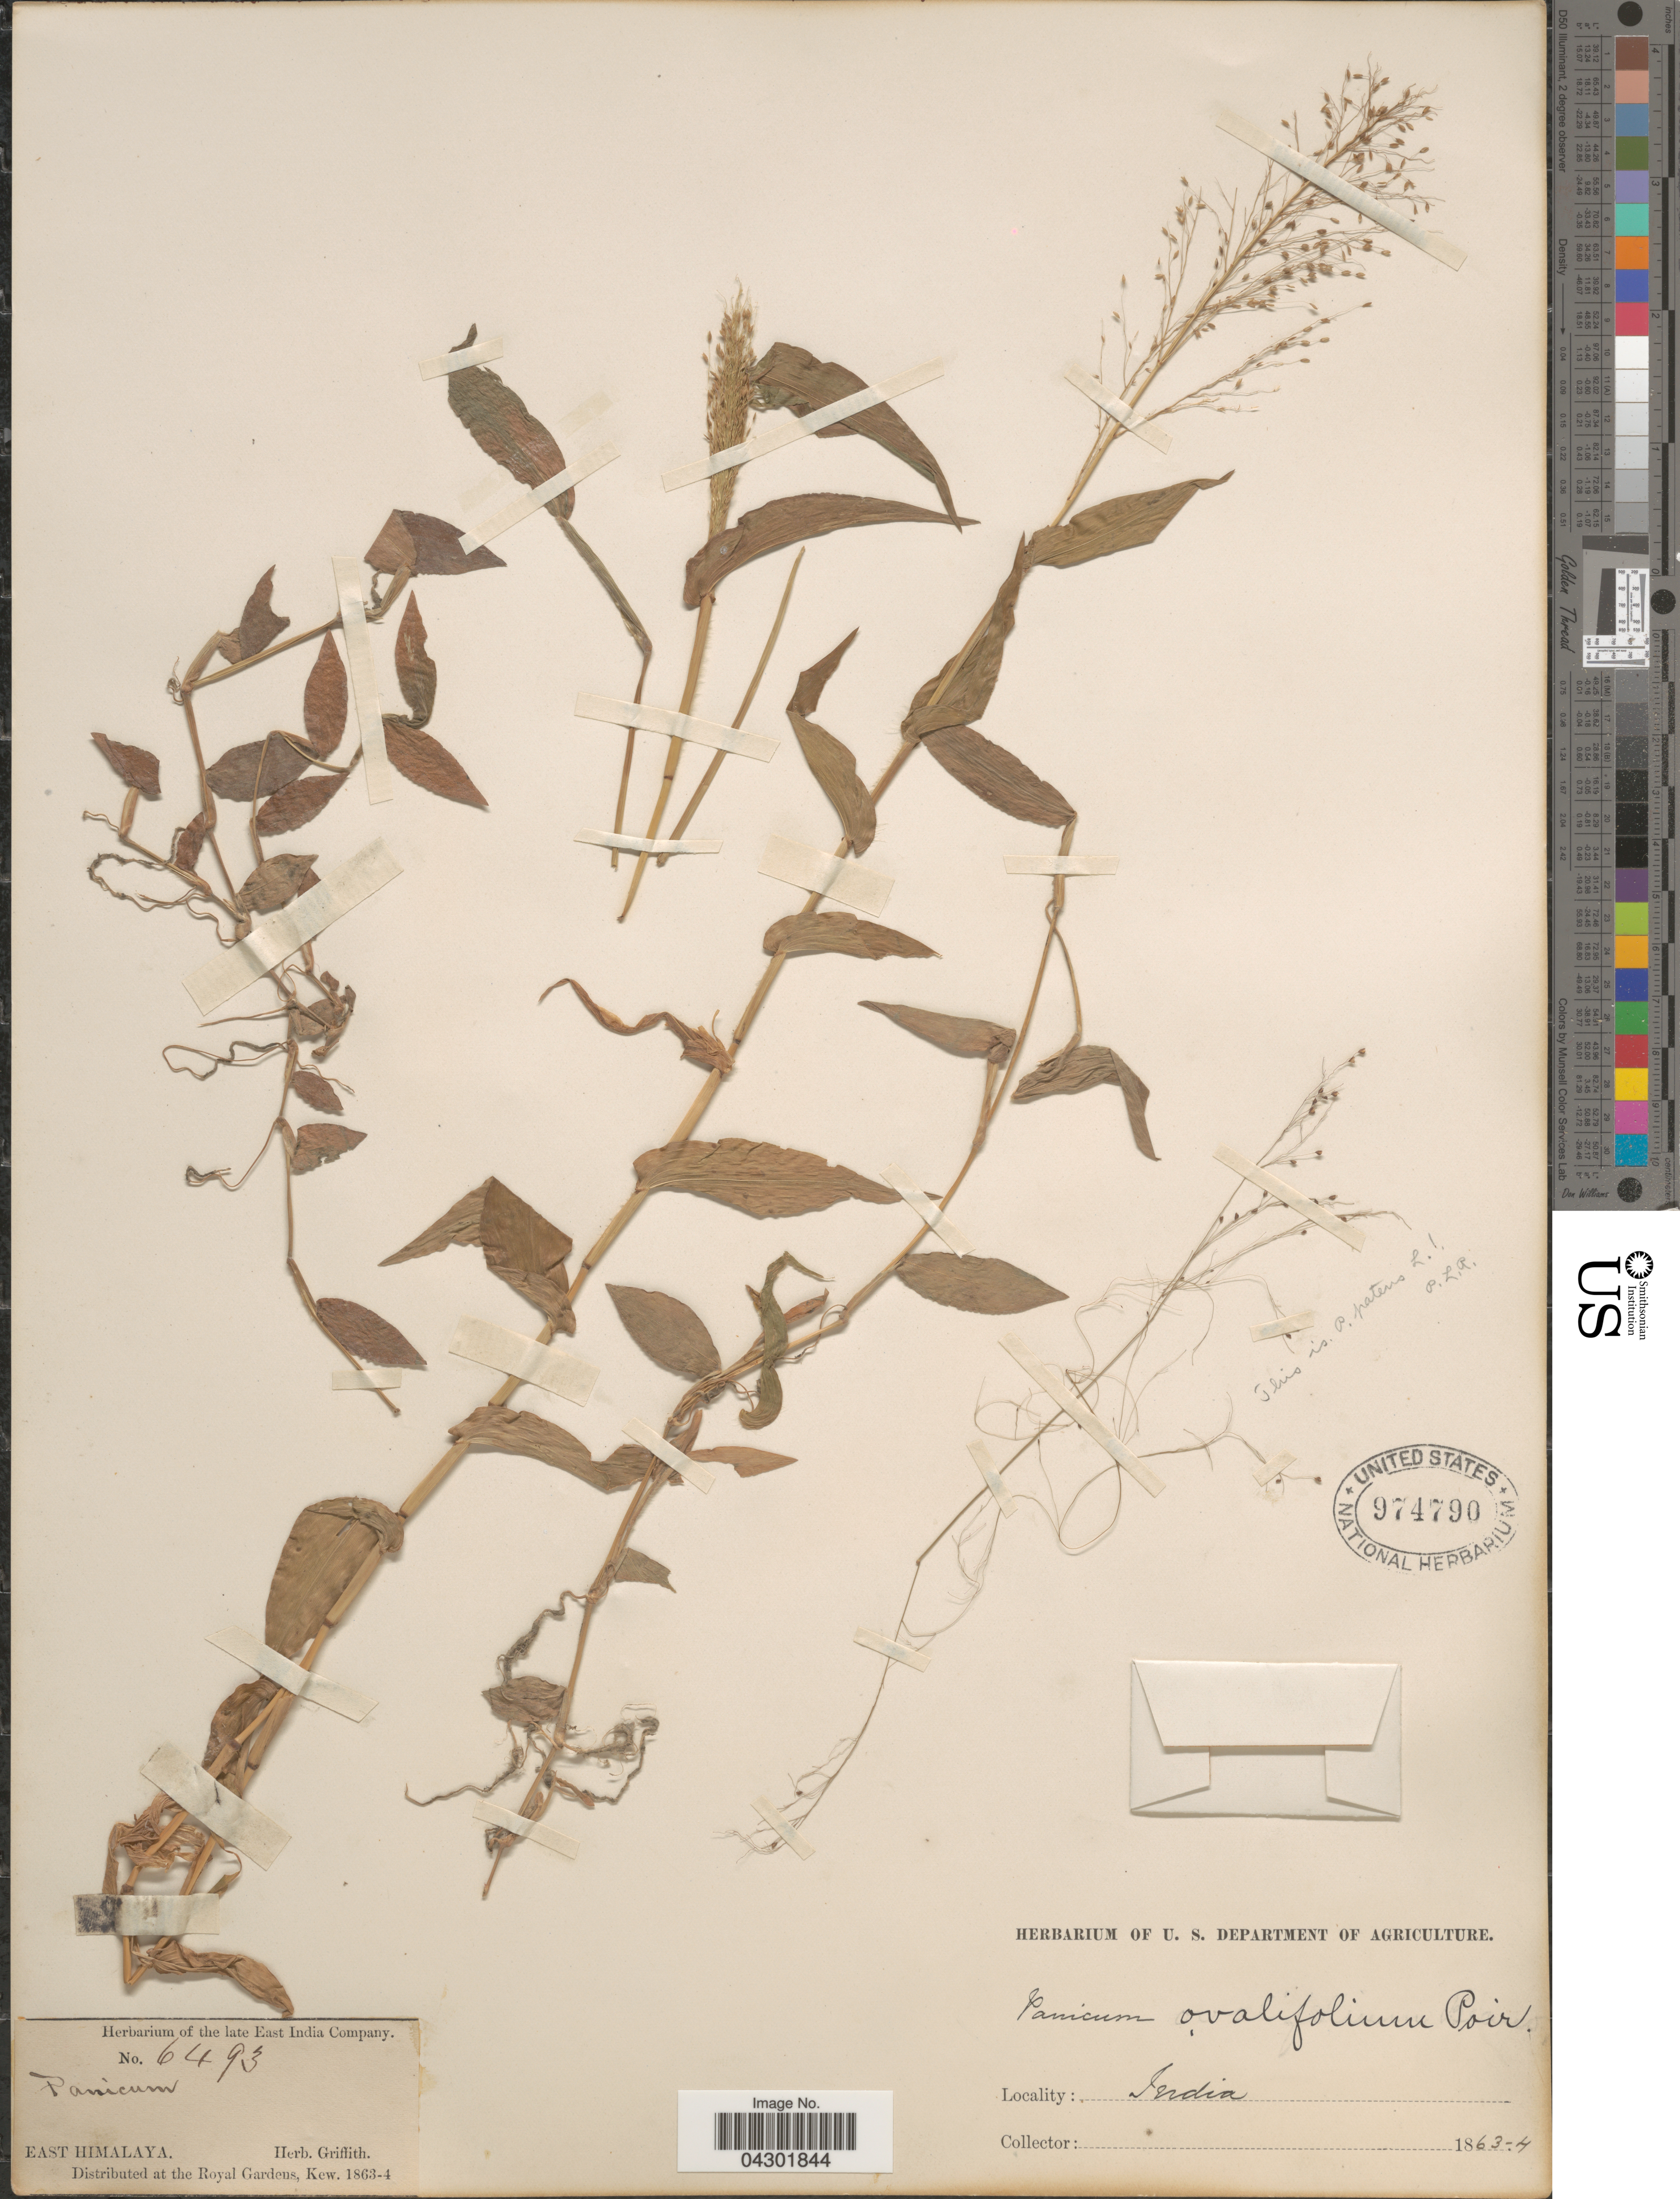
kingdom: Plantae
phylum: Tracheophyta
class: Liliopsida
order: Poales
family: Poaceae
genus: Panicum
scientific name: Panicum brevifolium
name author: L.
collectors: ex herb. Griffith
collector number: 6493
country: India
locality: East Himalaya.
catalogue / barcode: US 974790